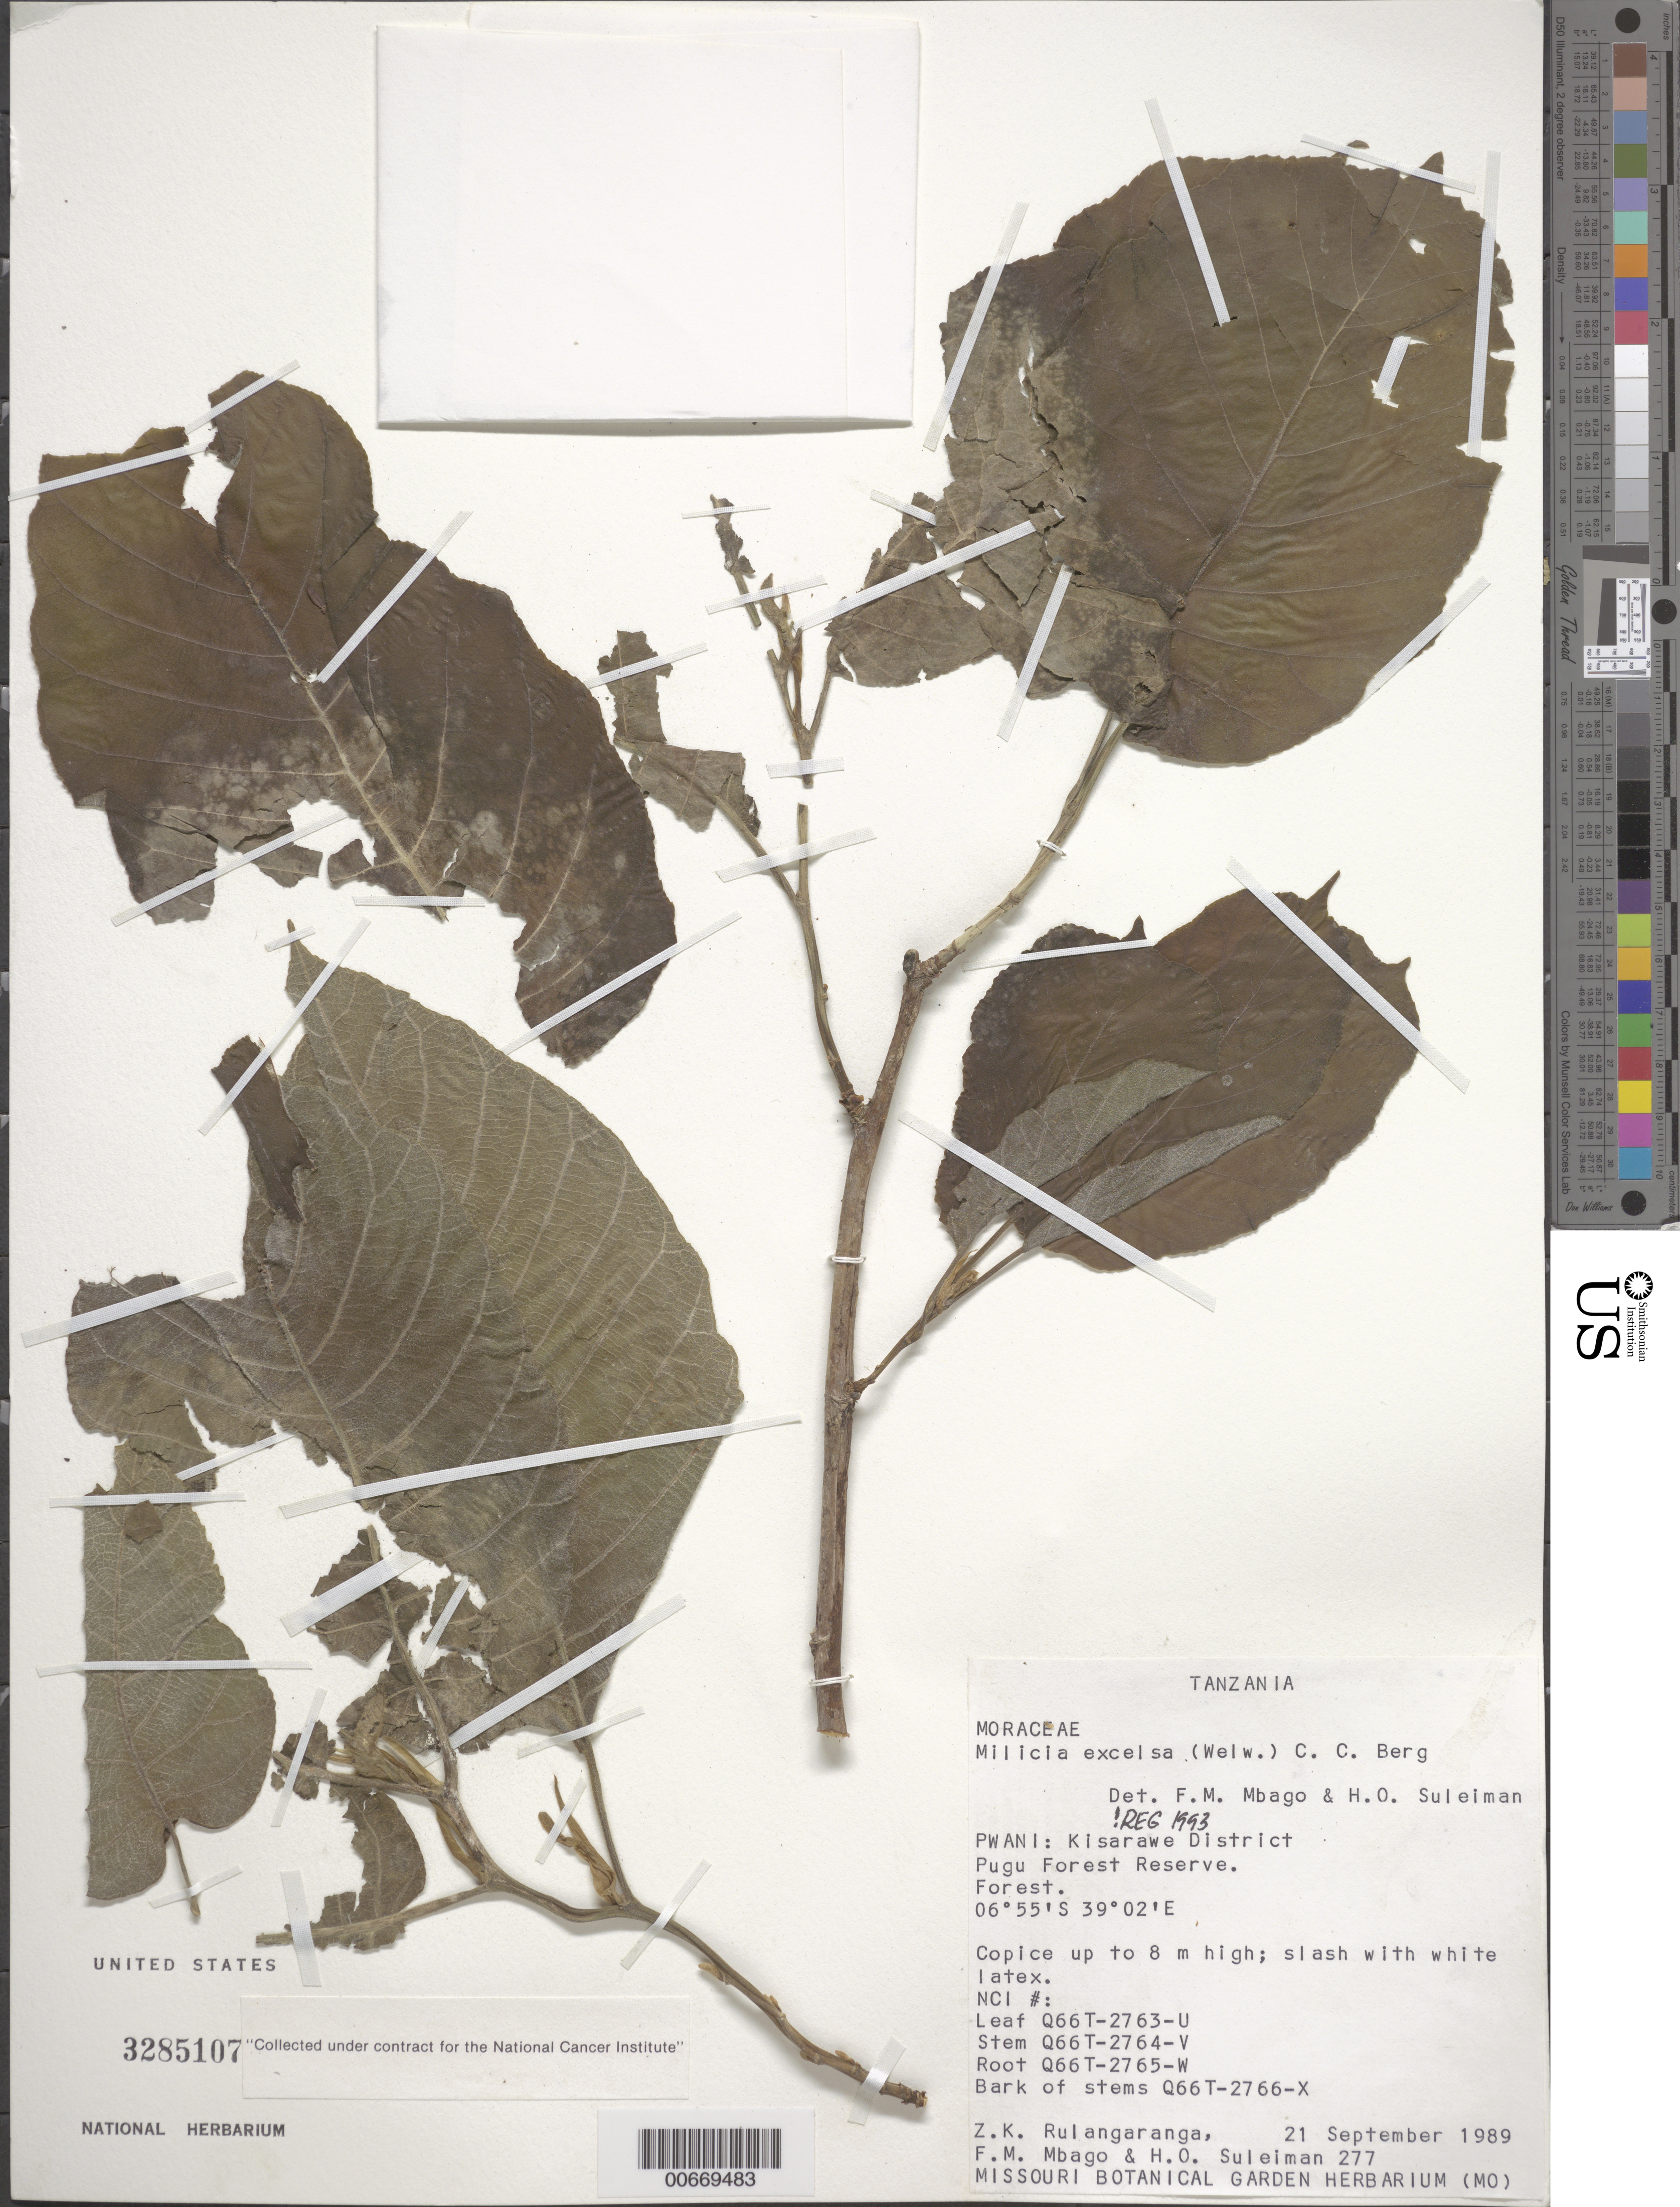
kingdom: Plantae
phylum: Tracheophyta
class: Magnoliopsida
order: Rosales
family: Moraceae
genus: Milicia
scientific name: Milicia excelsa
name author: (Welw.) C.C. Berg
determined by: Gereau, R.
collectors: Z. Rulangaranga, F. Mbago & H. Suleiman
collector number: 277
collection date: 1989-09-21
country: Tanzania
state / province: Pwani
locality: Kisarawe District. Pugu Forest Reserve. Forest.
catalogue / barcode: US 3285107